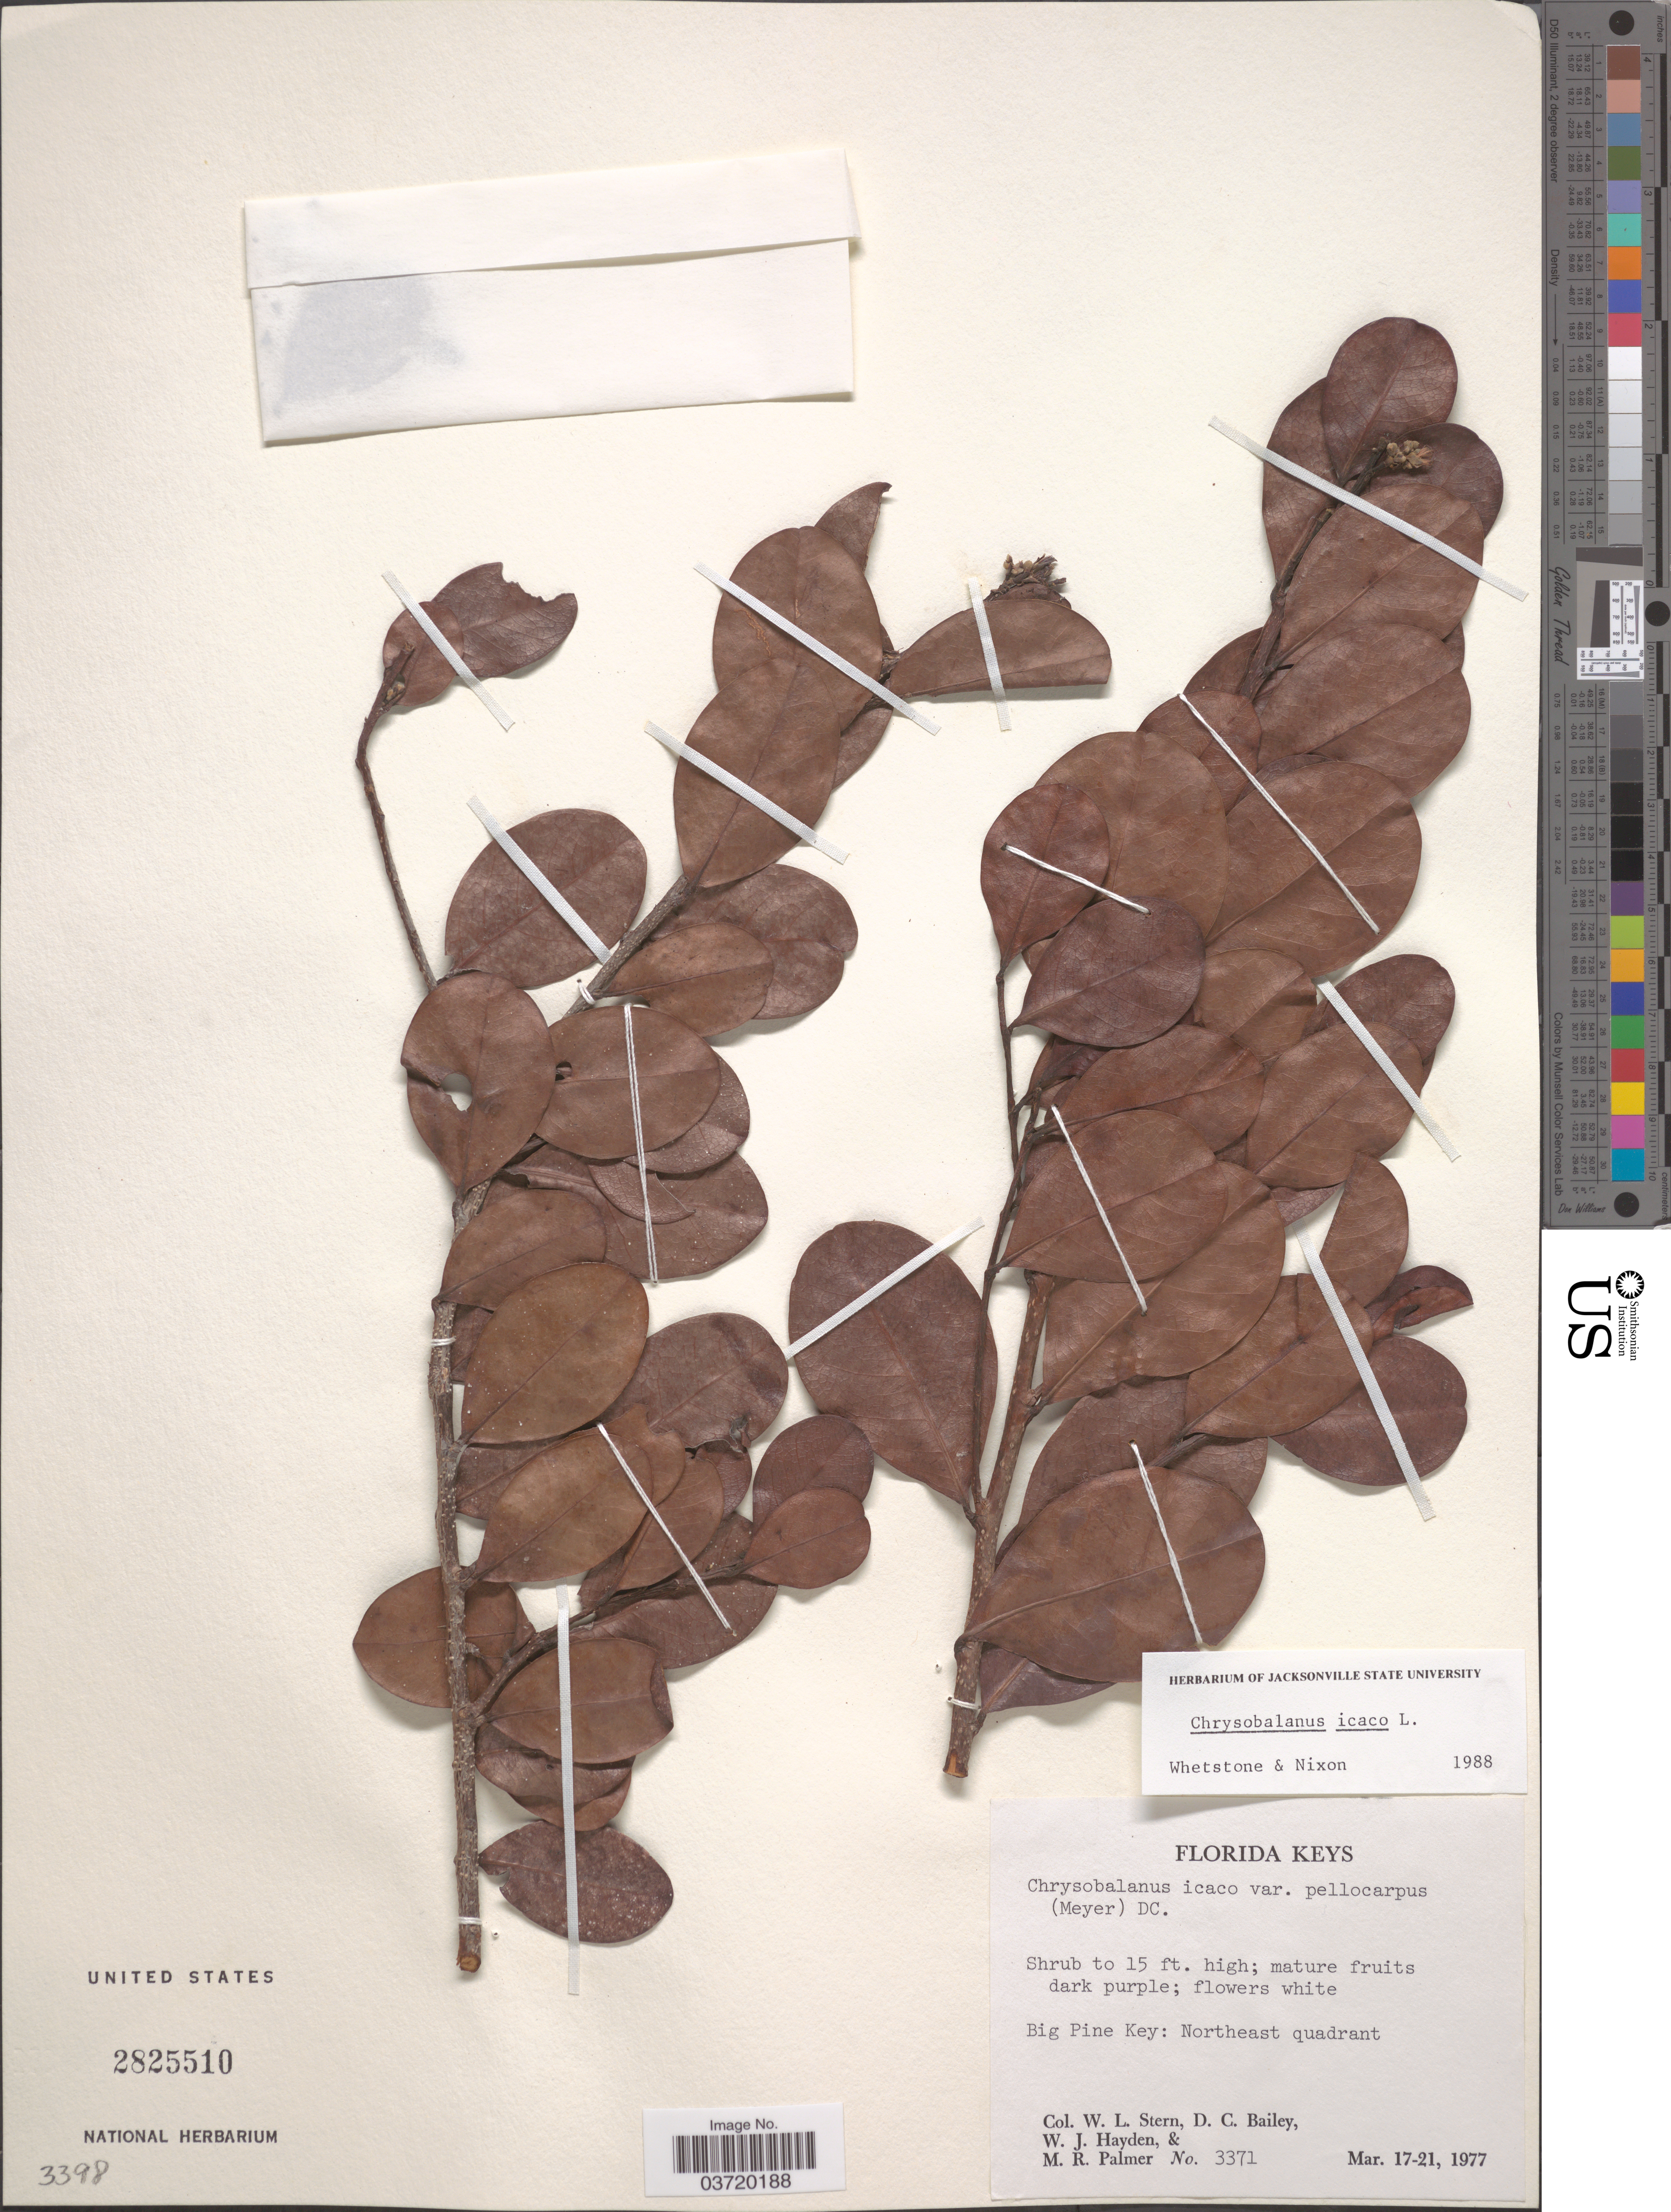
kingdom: Plantae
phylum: Tracheophyta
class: Magnoliopsida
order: Malpighiales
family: Chrysobalanaceae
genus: Chrysobalanus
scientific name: Chrysobalanus icaco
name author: L.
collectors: W. L. Stern, D. C. Bailey, W. Hayden & M. R. Palmer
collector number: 3371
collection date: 1977-03-17/1977-03-21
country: United States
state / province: Florida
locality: Florida Keys. Big Pine Key: Northeast quadrant.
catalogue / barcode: US 2825510